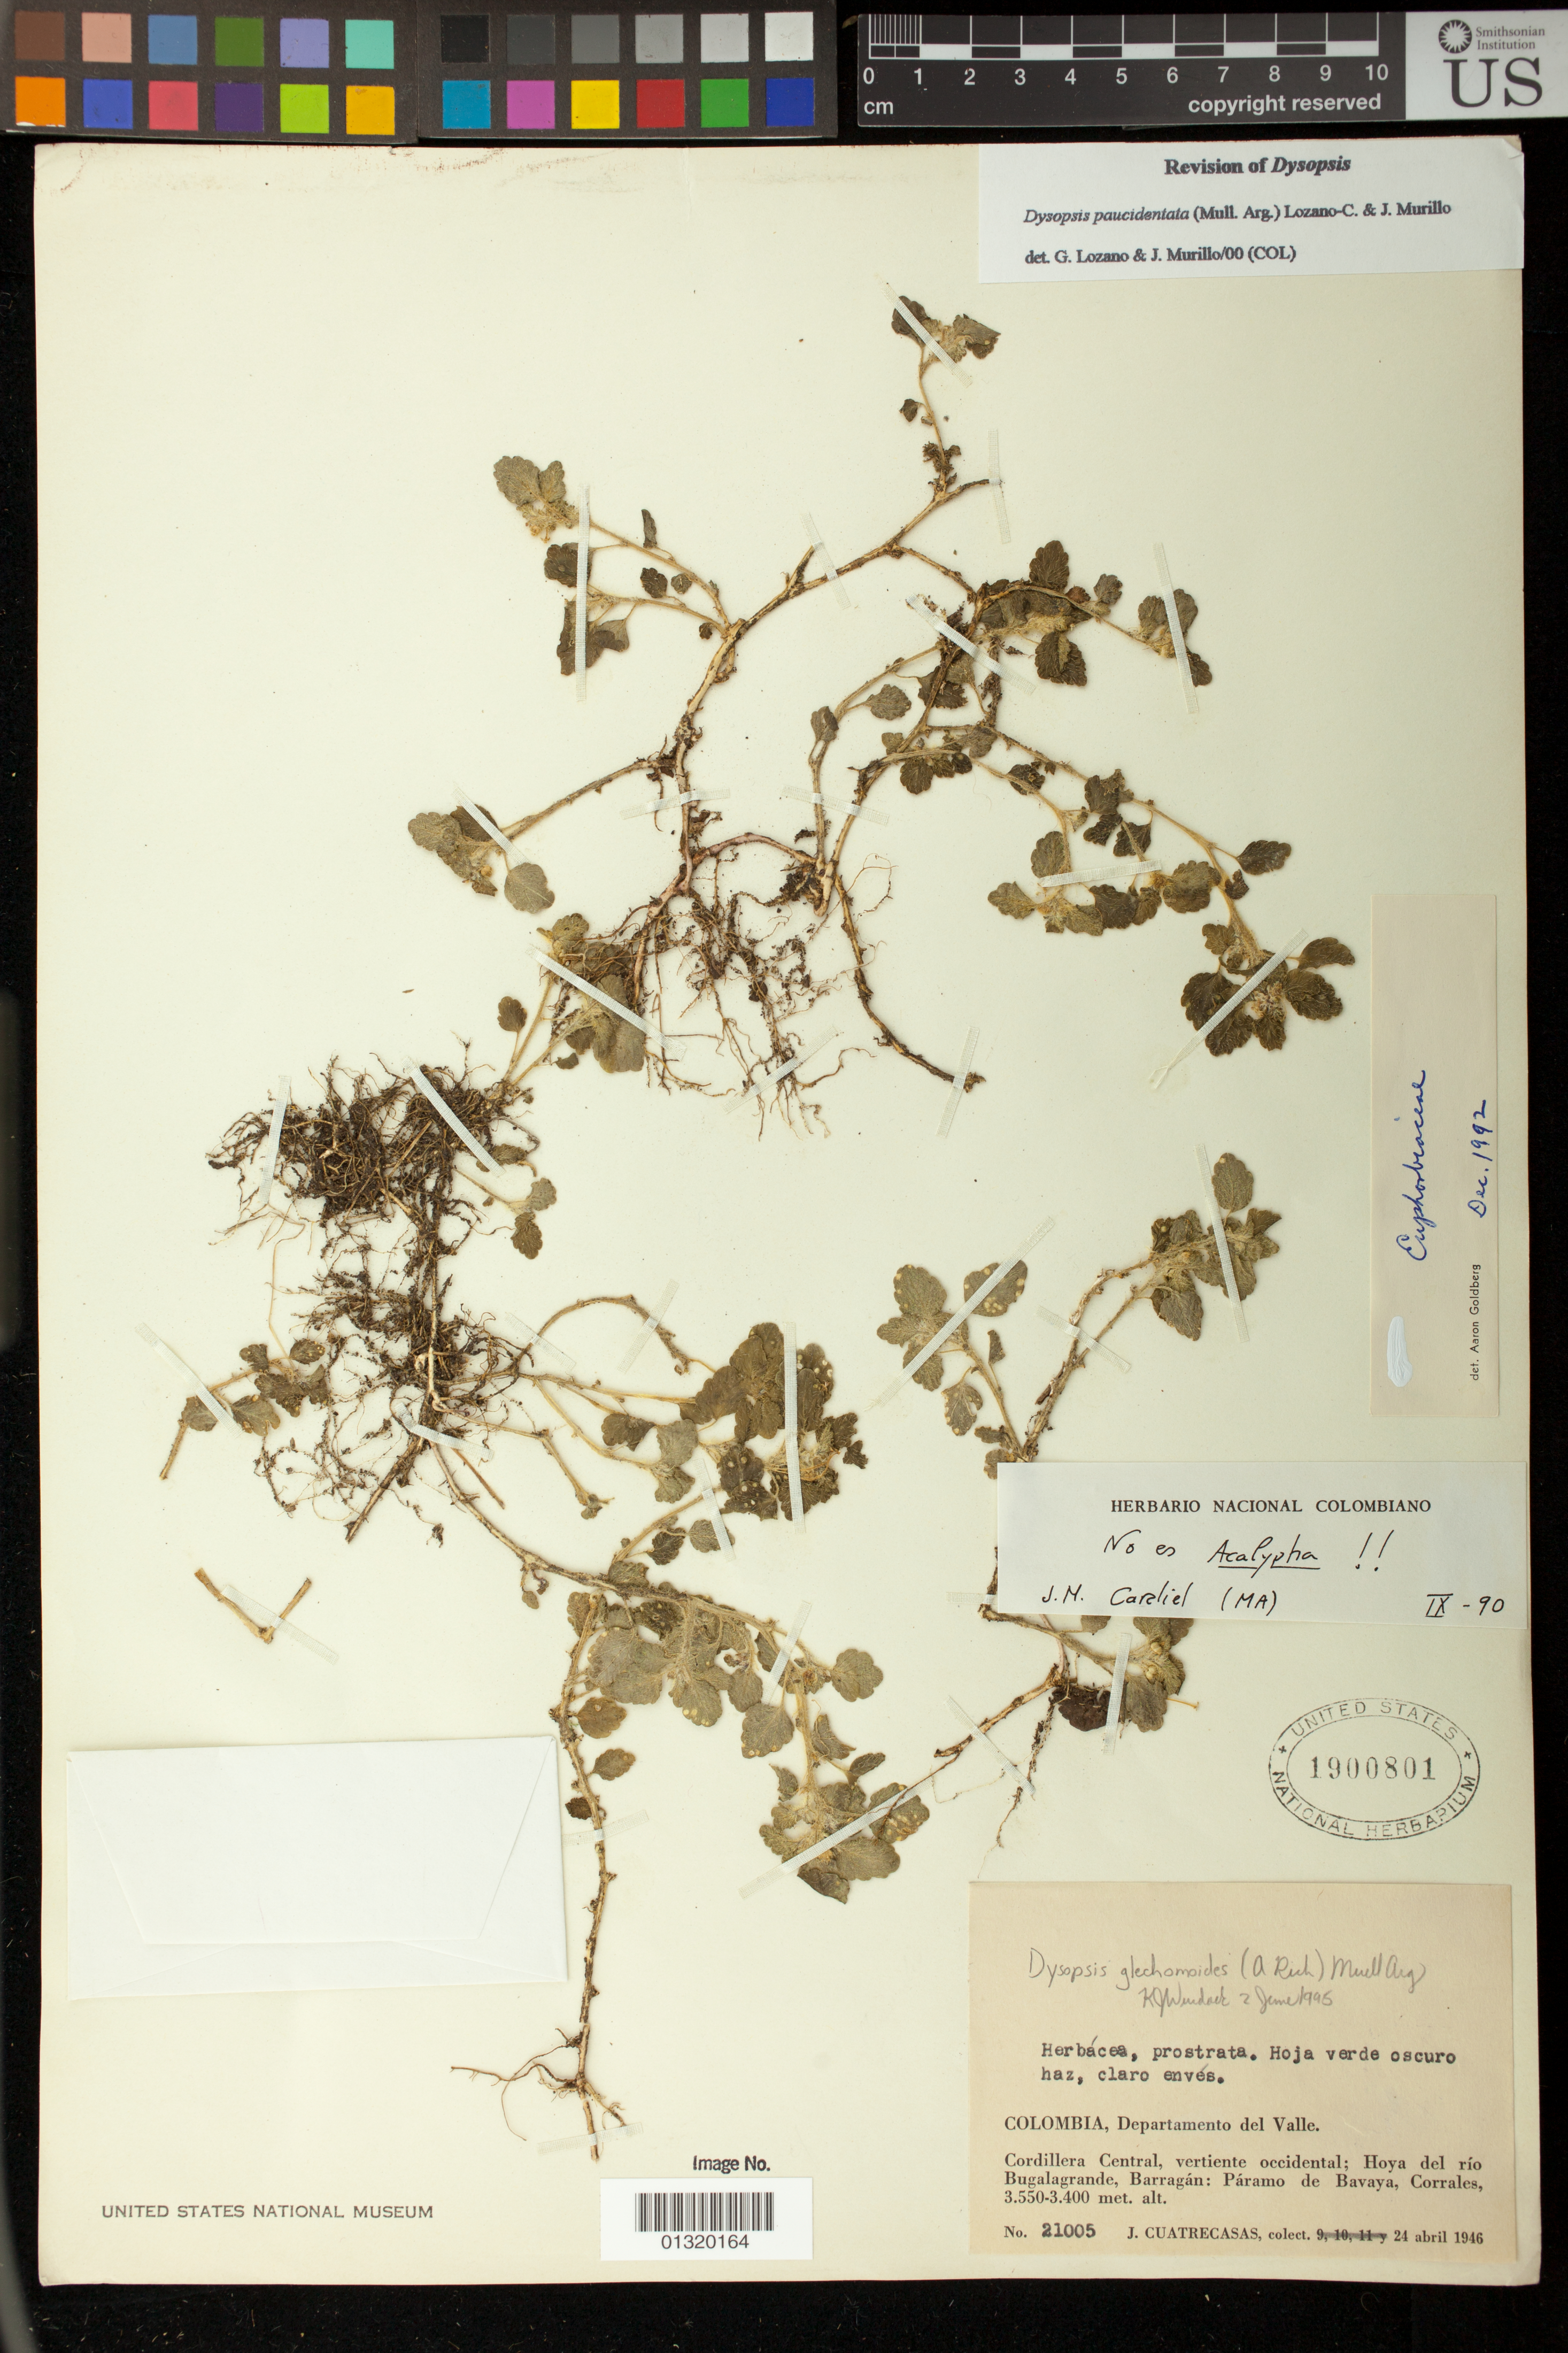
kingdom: Plantae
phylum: Tracheophyta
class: Magnoliopsida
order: Malpighiales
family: Euphorbiaceae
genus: Dysopsis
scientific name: Dysopsis paucidentata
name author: (Müll. Arg.) Lozano & J. Murillo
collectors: J. Cuatrecasas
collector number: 21005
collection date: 1946-04-24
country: Colombia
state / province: Valle del Cauca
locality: Cordillera Central, vertiente occidental; Hoya del rio Bugalagrande, Barragan: Paramo de Bavaya, Corrales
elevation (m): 3400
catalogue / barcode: US 1900801